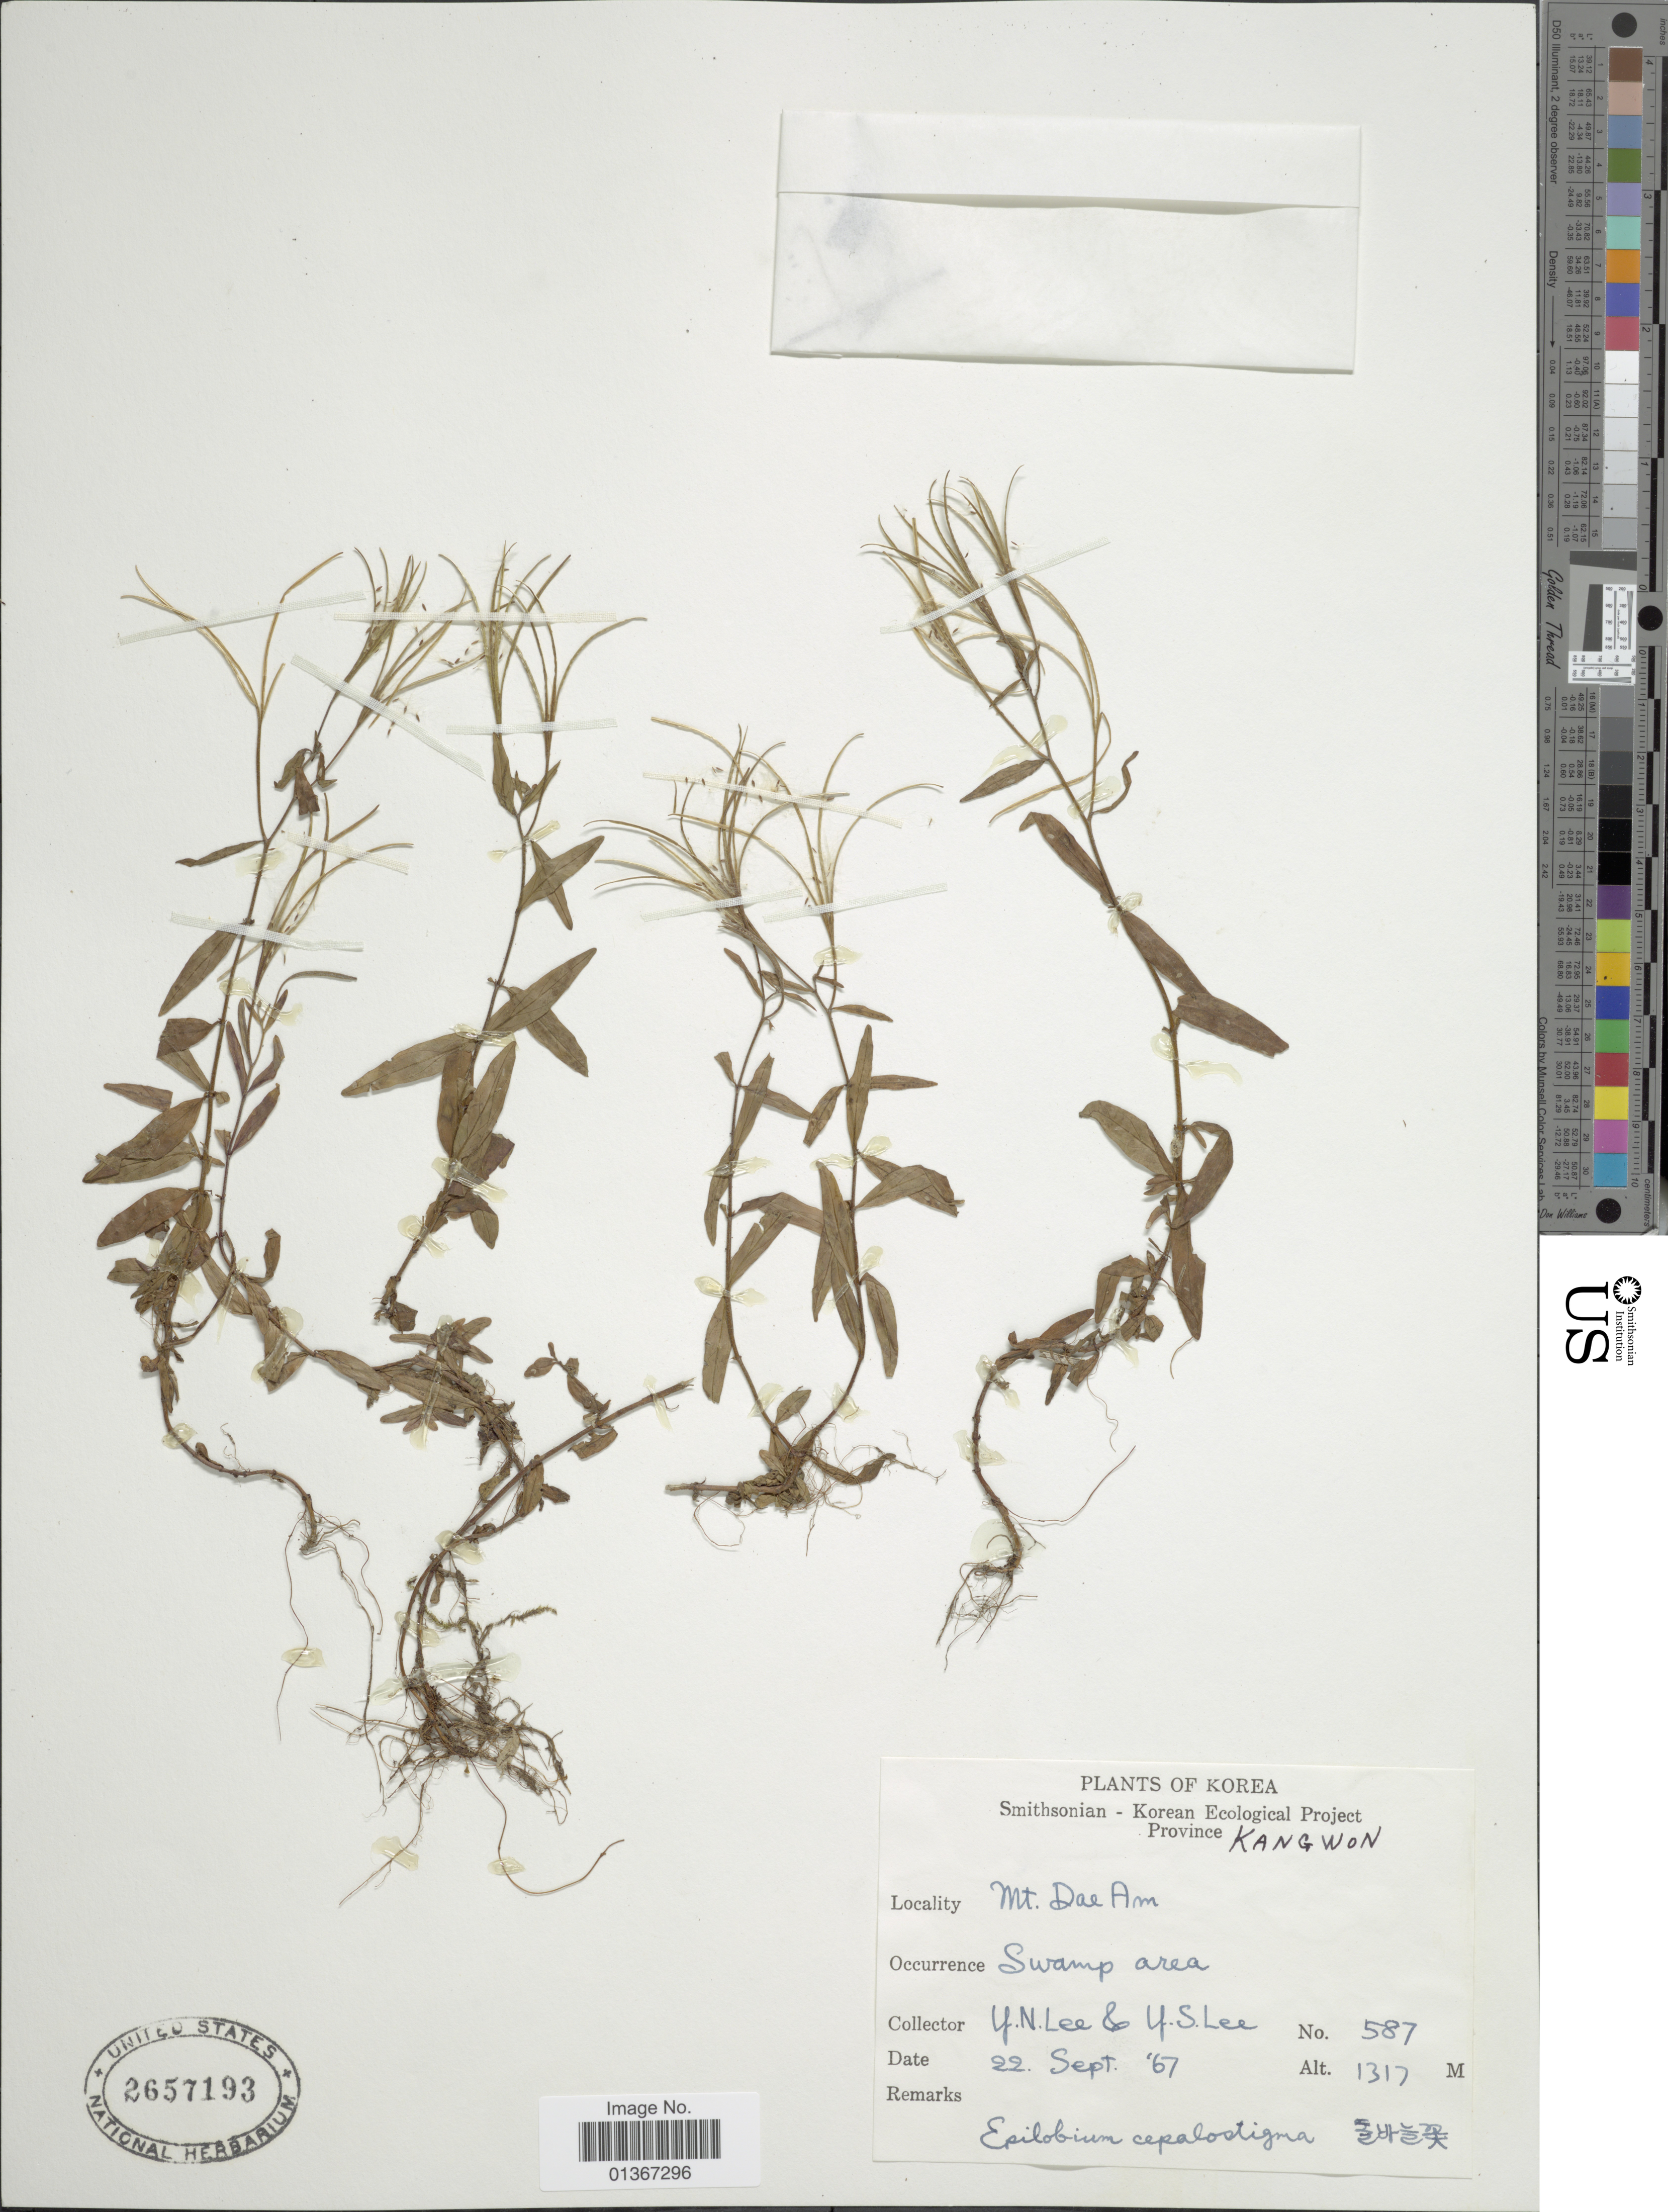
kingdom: Plantae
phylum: Tracheophyta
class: Magnoliopsida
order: Myrtales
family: Onagraceae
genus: Epilobium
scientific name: Epilobium amurense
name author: Hausskn.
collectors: Y. N. Lee & Y. S. Lee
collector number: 587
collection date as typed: Transcribed d/m/y: 22/9/67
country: North Korea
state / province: Kangwon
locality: Mt. Dae Am.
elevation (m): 1317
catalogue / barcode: US 2657193